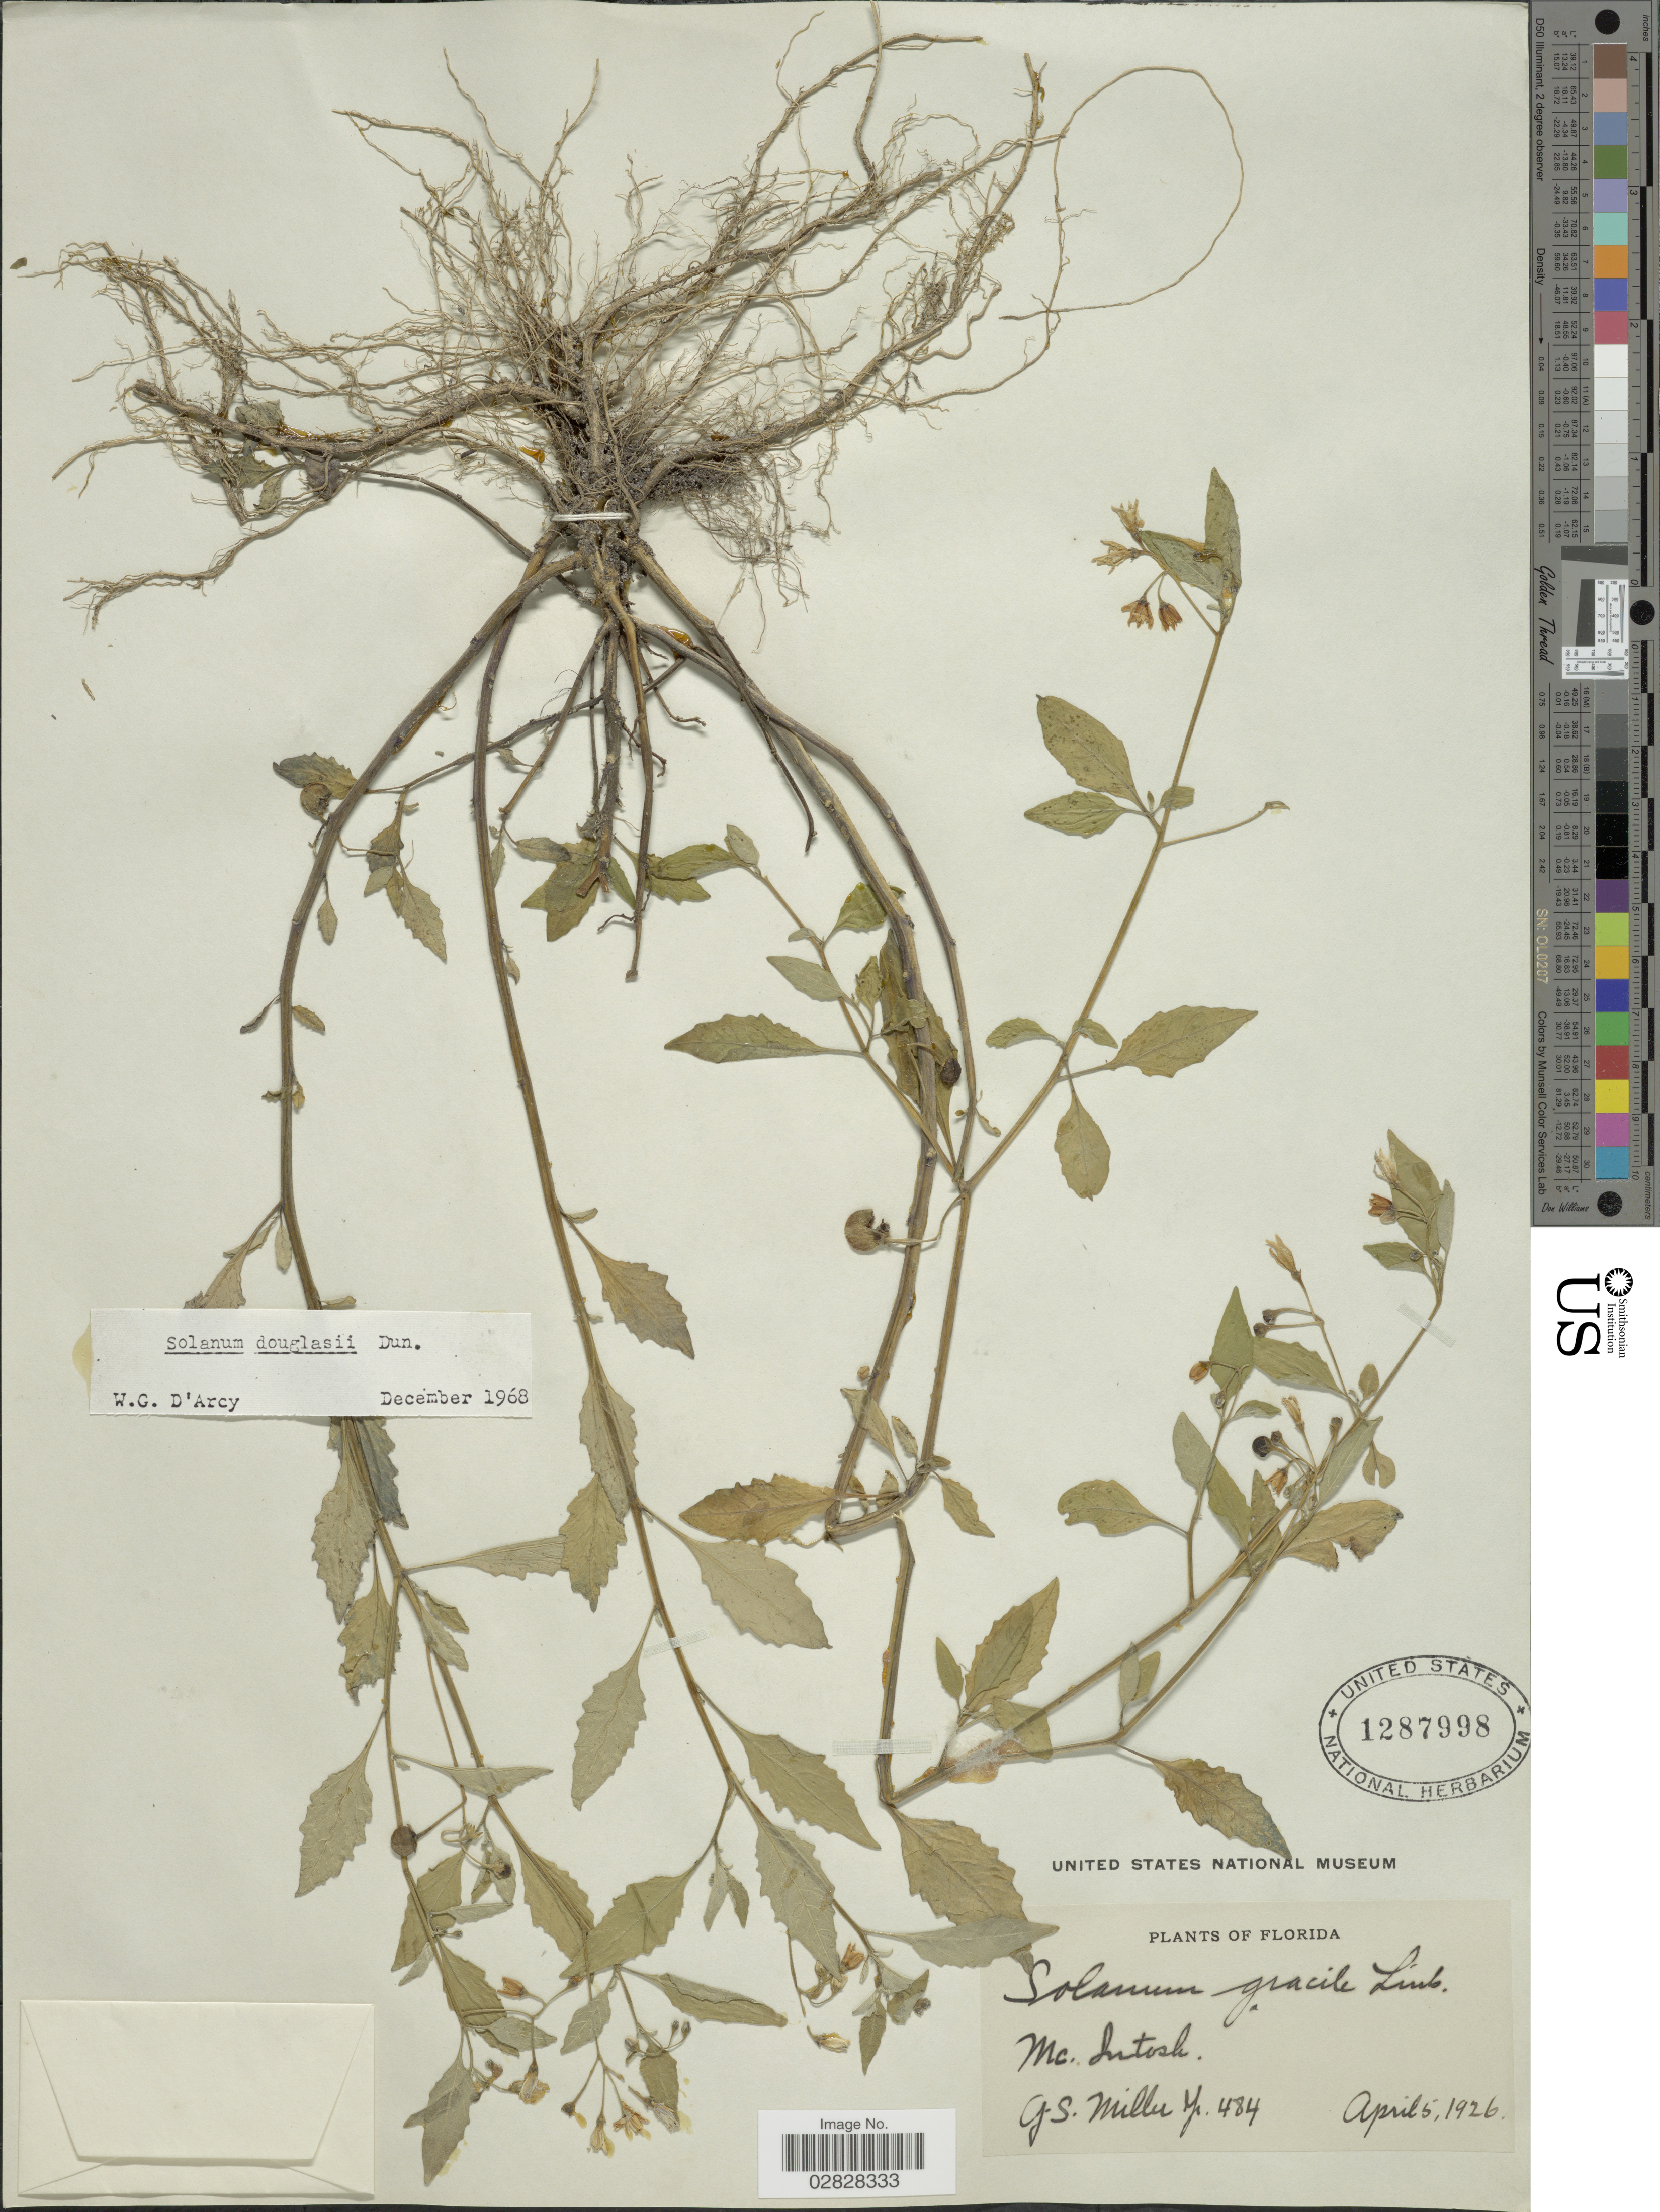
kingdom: Plantae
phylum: Tracheophyta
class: Magnoliopsida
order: Solanales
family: Solanaceae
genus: Solanum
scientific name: Solanum douglasii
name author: Dunal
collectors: G. S. Miller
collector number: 484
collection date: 1926-04-05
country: United States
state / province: Florida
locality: McIntosh.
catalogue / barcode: US 1287998